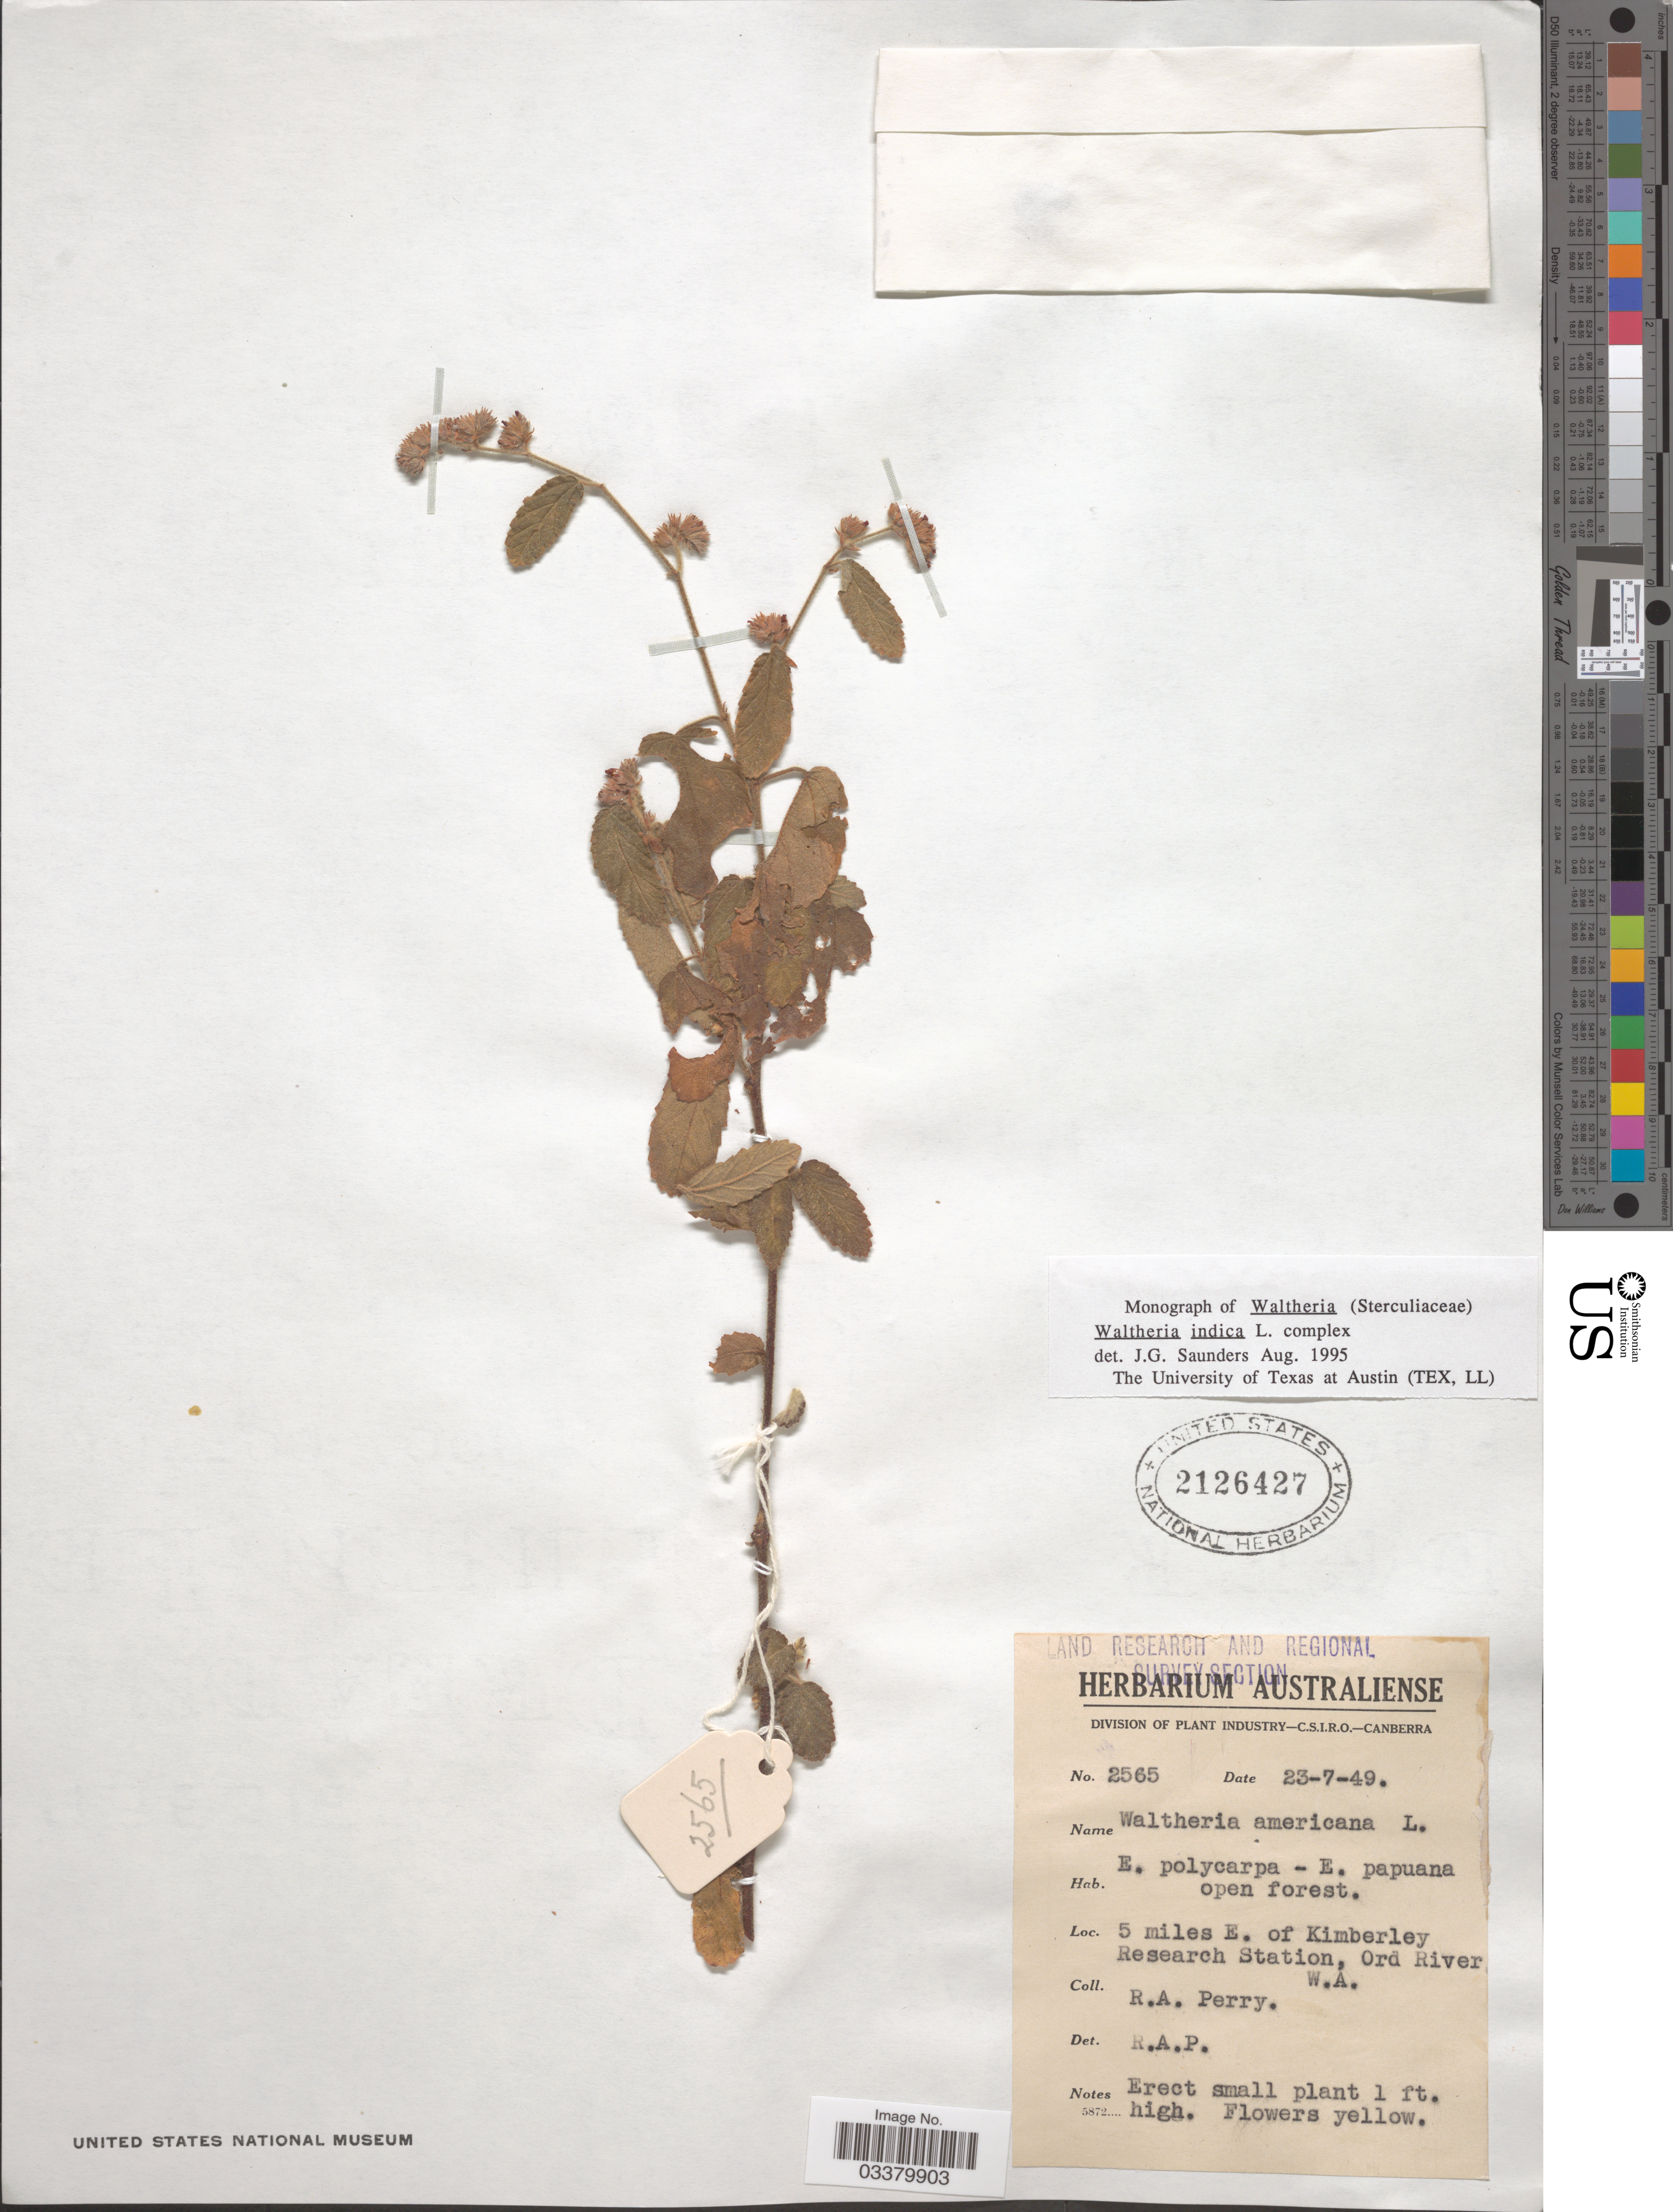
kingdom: Plantae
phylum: Tracheophyta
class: Magnoliopsida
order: Malvales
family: Malvaceae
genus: Waltheria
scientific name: Waltheria indica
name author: L.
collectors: Perry, R. A.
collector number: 2565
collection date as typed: Transcribed d/m/y: 23/7/49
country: Australia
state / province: Western Australia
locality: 5 miles E. of Kimberley Research Station, Ord River.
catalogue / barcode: US 2126427